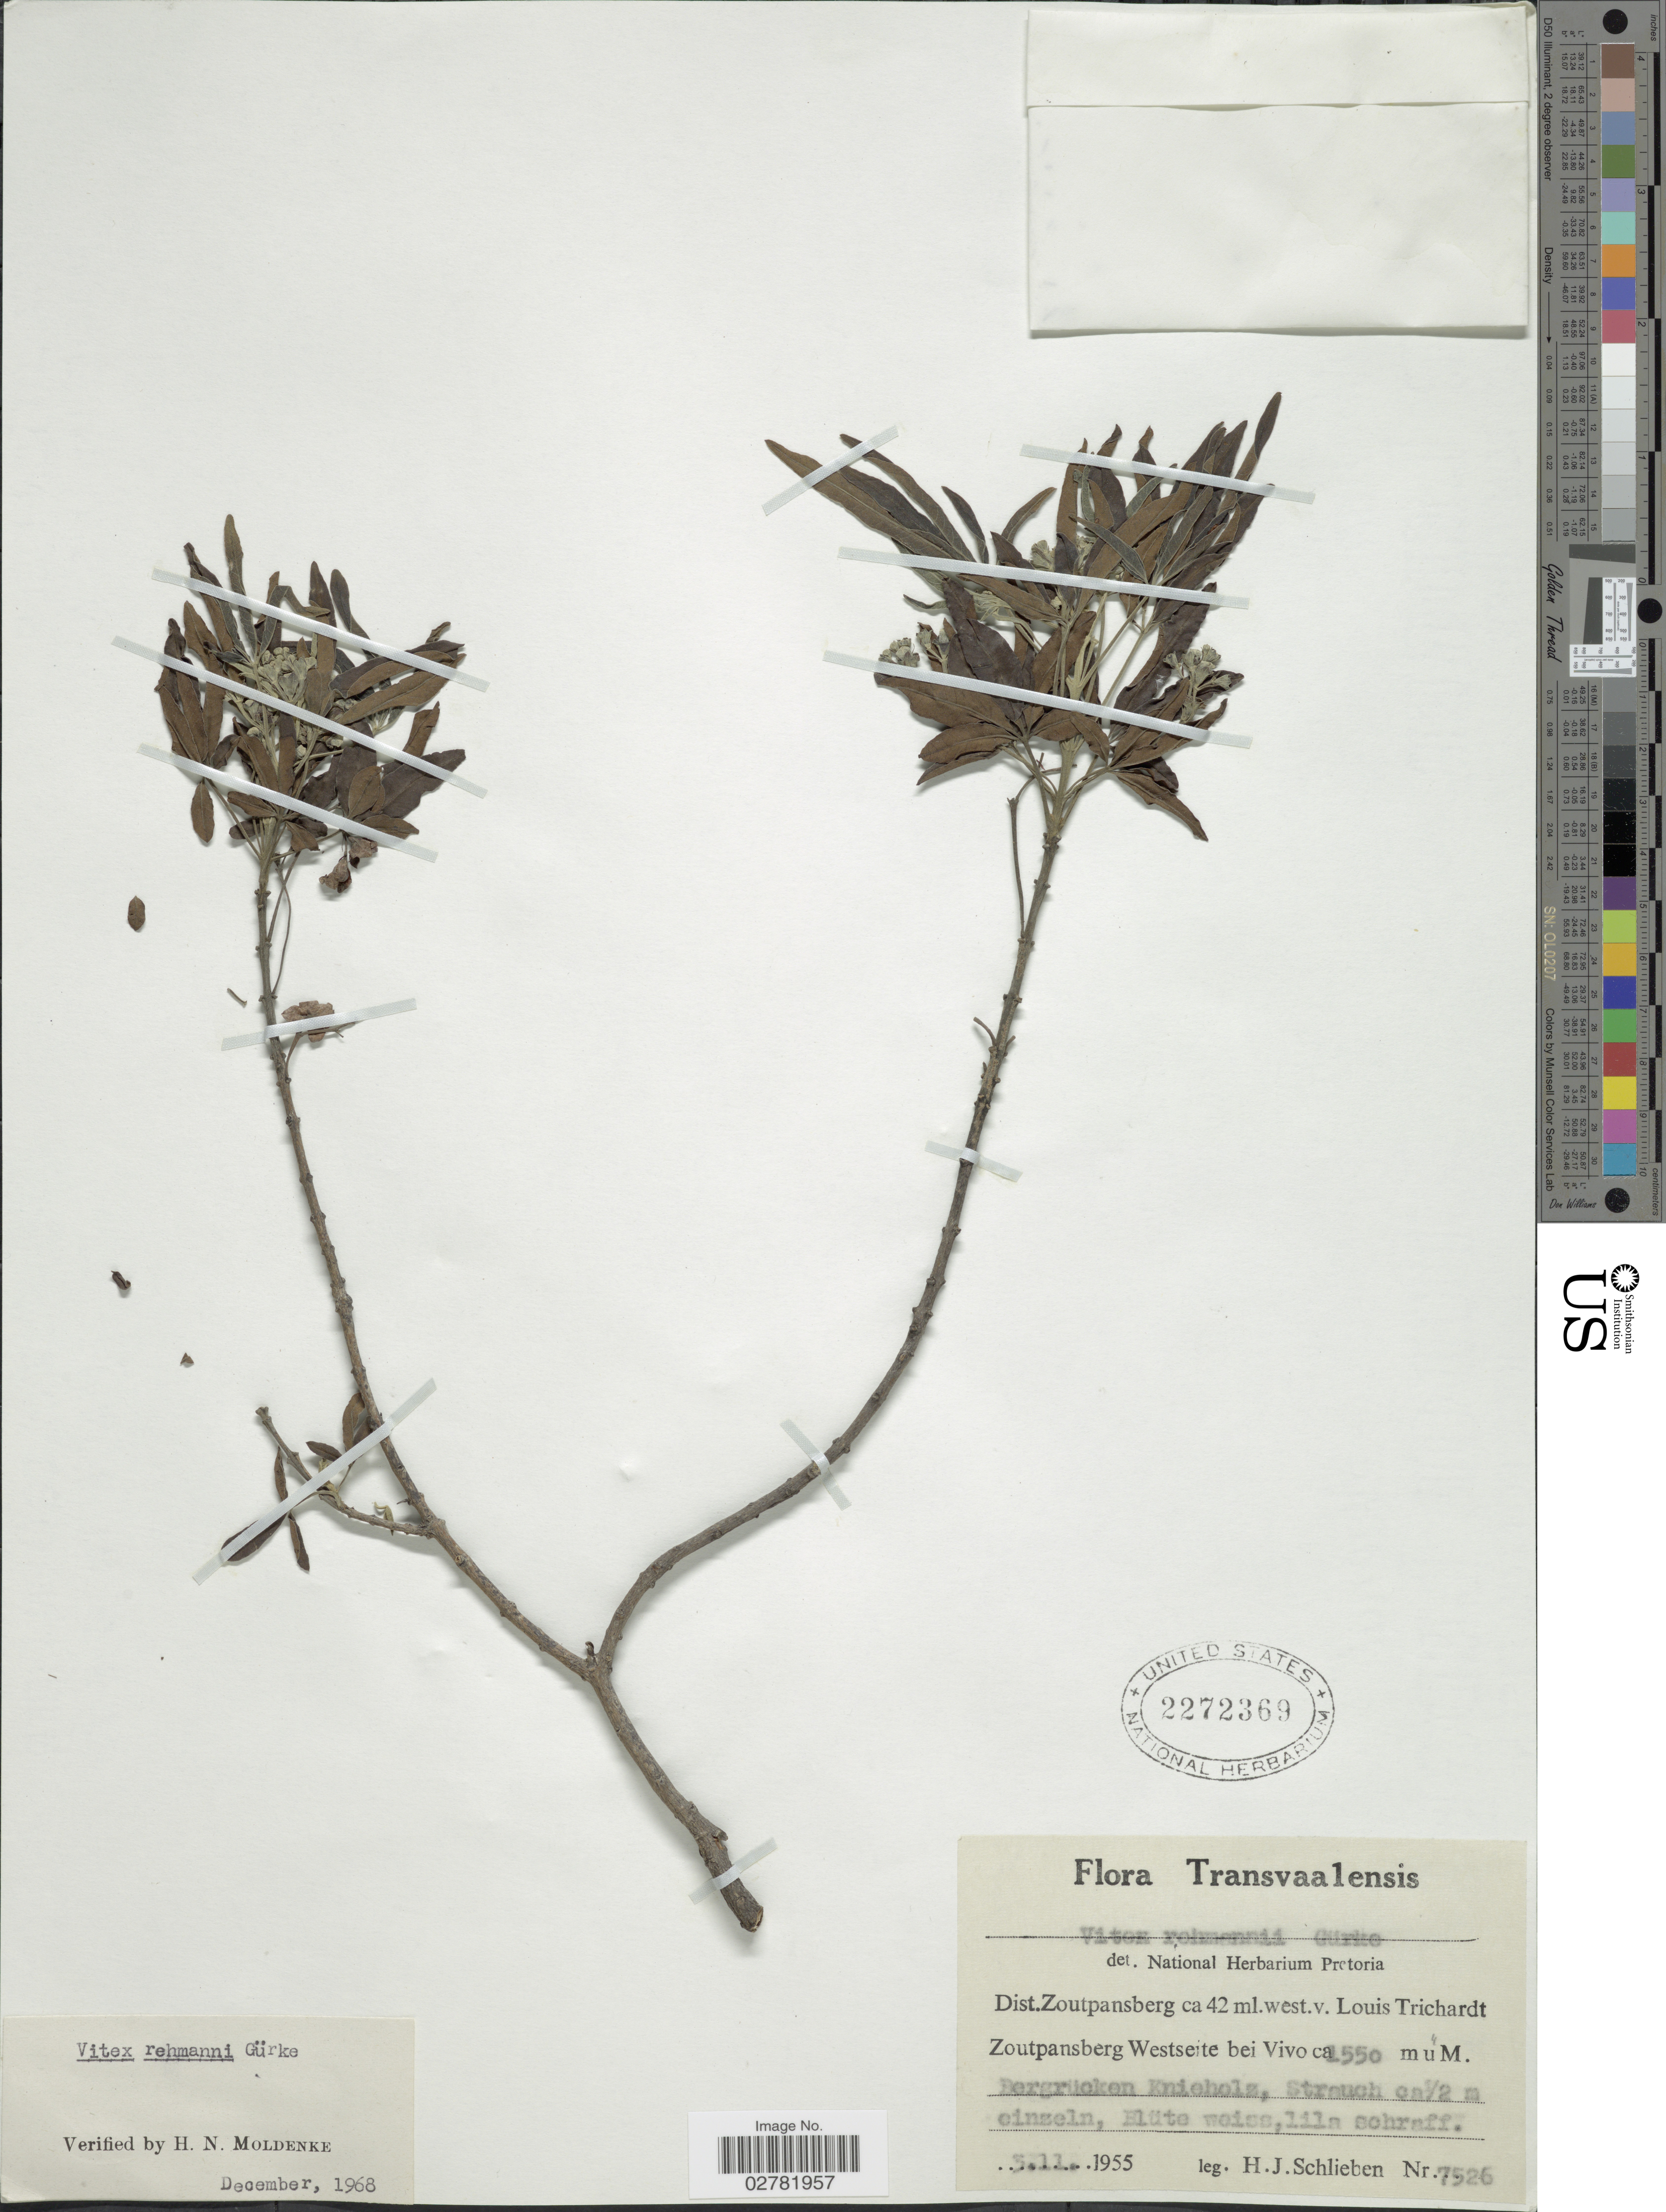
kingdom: Plantae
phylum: Tracheophyta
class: Magnoliopsida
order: Lamiales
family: Lamiaceae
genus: Vitex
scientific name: Vitex rehmannii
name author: Gürke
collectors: H. J. Schlieben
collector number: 7526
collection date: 1955-11-03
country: South Africa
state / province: Limpopo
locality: Transvaalensis. Dist. Zoutpansberg ca 42 ml.west.v. Louis Trichardt Zoutpansberg Westseite bei Vivo.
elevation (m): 1550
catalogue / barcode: US 2272369